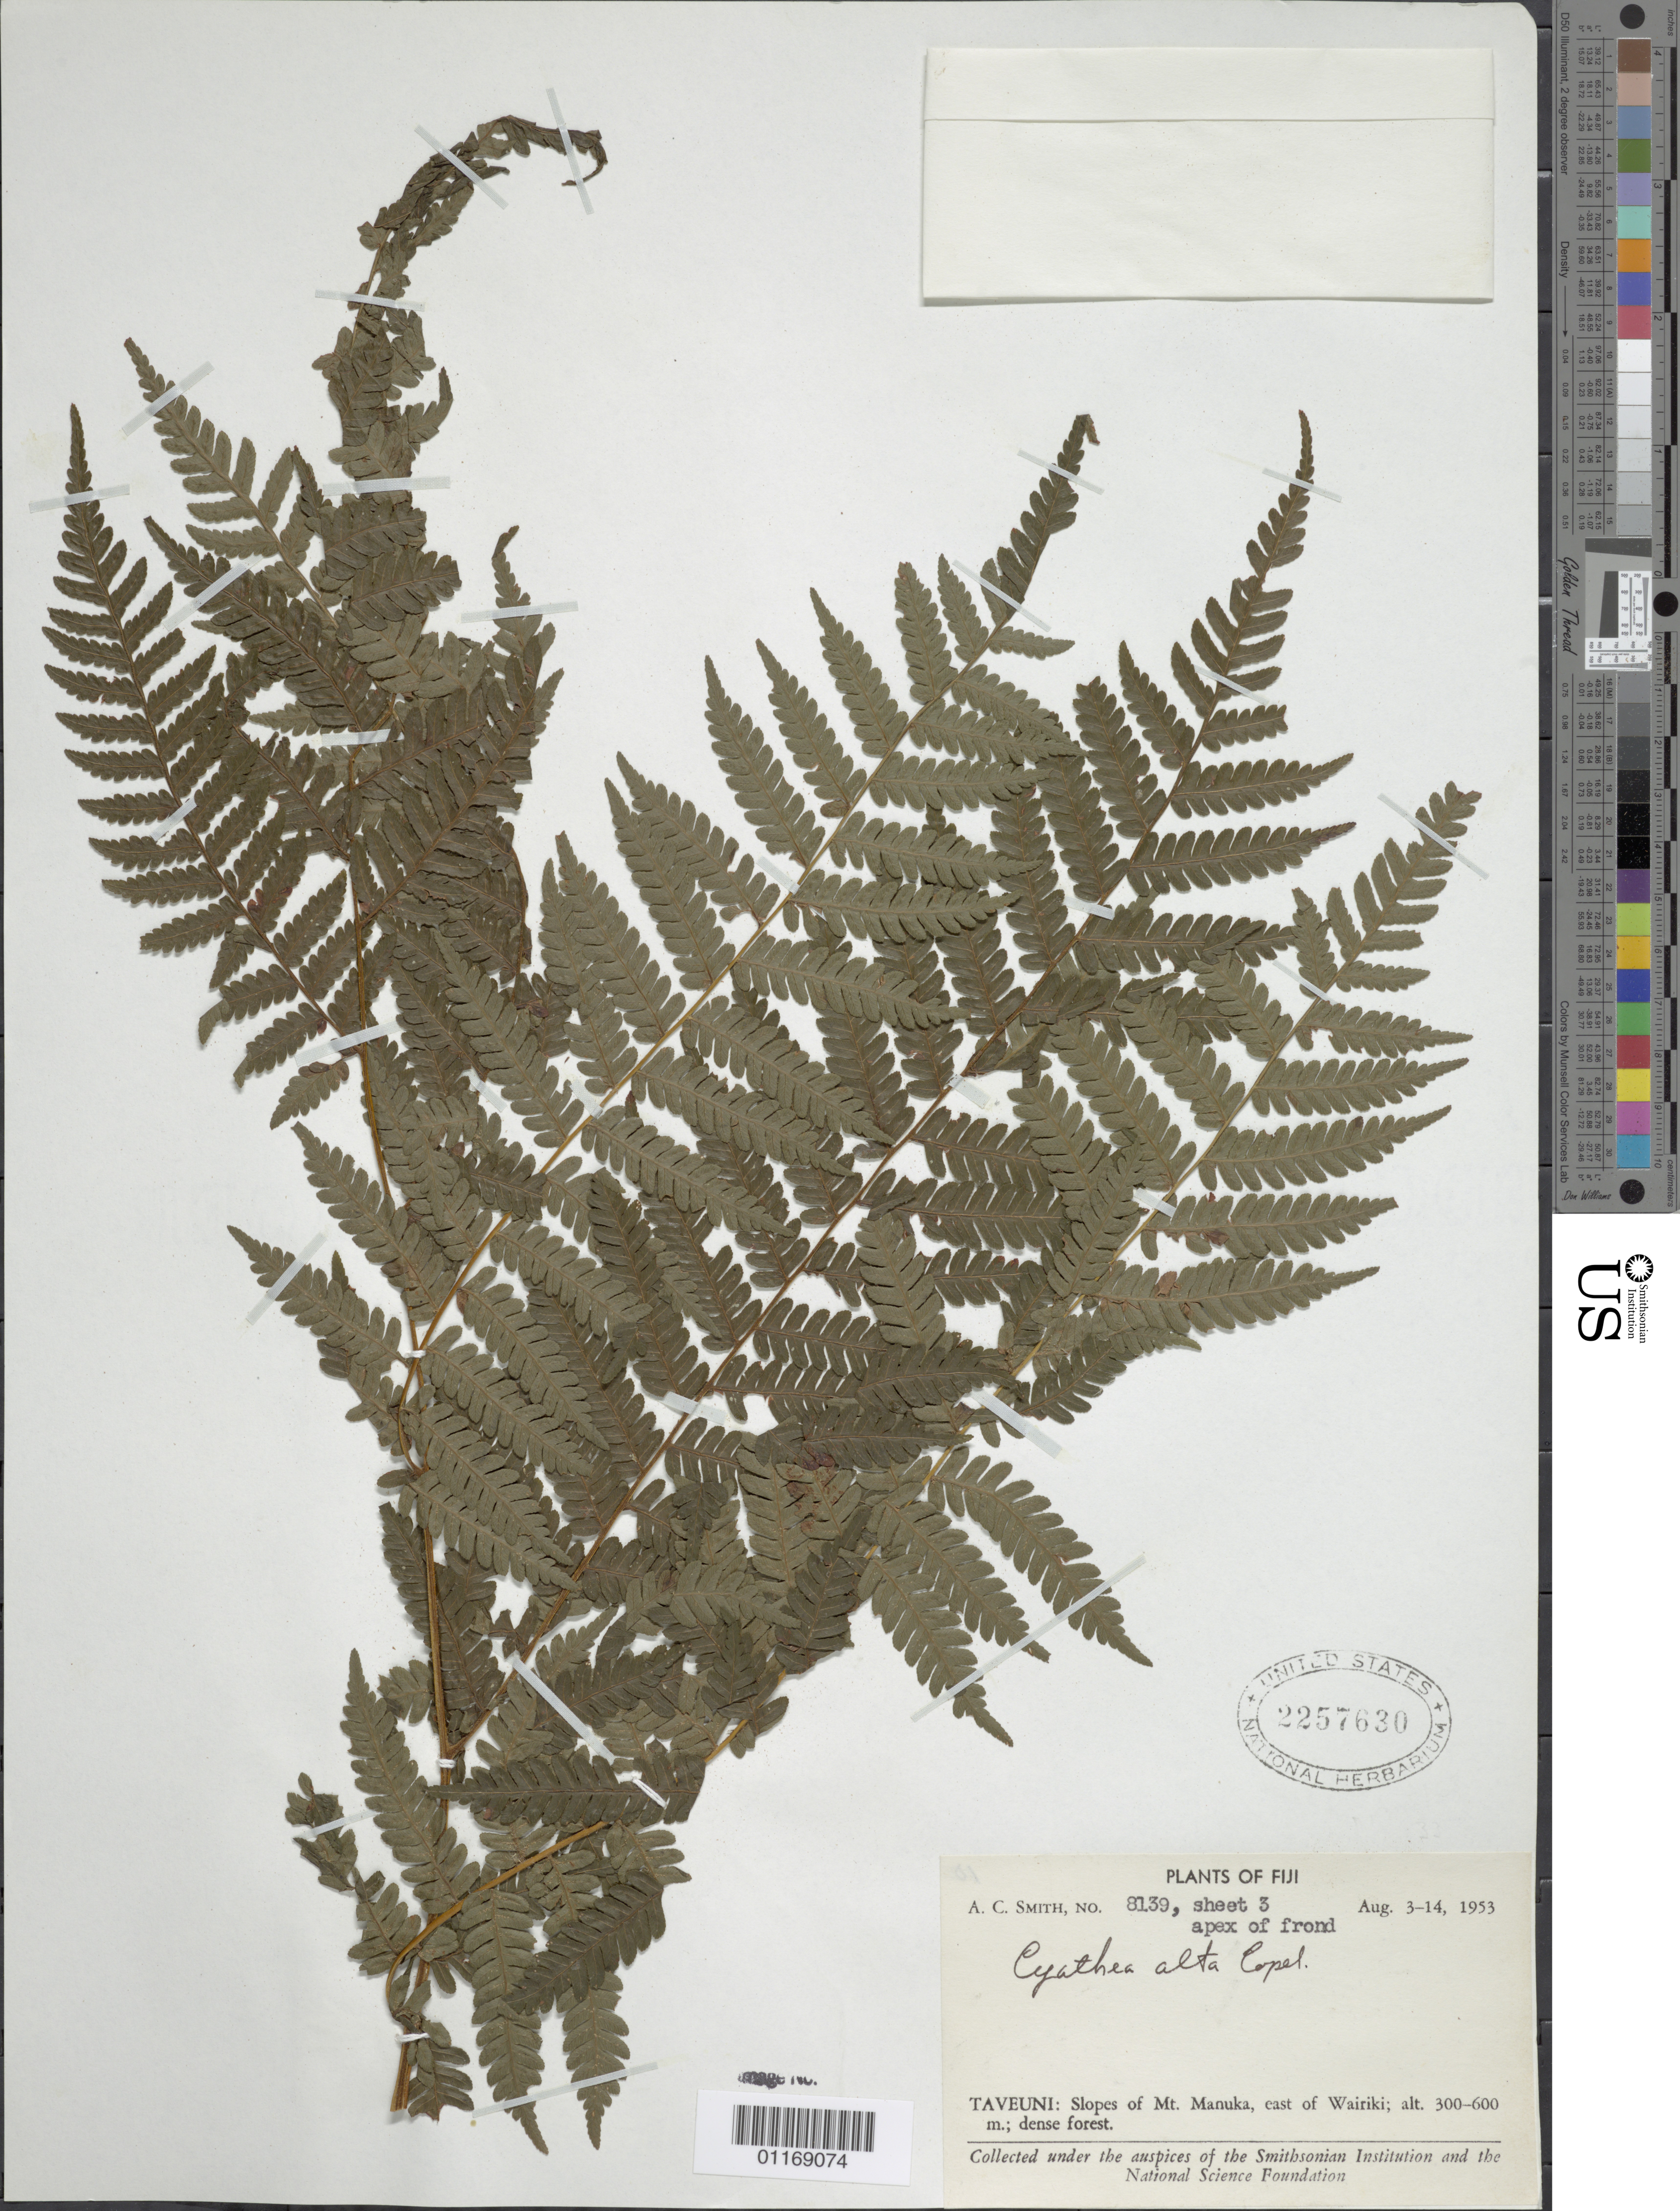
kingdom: Plantae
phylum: Tracheophyta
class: Polypodiopsida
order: Cyatheales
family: Cyatheaceae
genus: Alsophila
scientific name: Alsophila alta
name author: (Copel.) R.M. Tryon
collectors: A. C. Smith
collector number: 8139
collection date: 1953-08-03/1953-08-14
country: Fiji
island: Taveuni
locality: Taveuni: Slopes of Mt. Manuka, E of Wairiki.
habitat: Dense forest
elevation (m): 300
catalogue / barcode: US 2257630